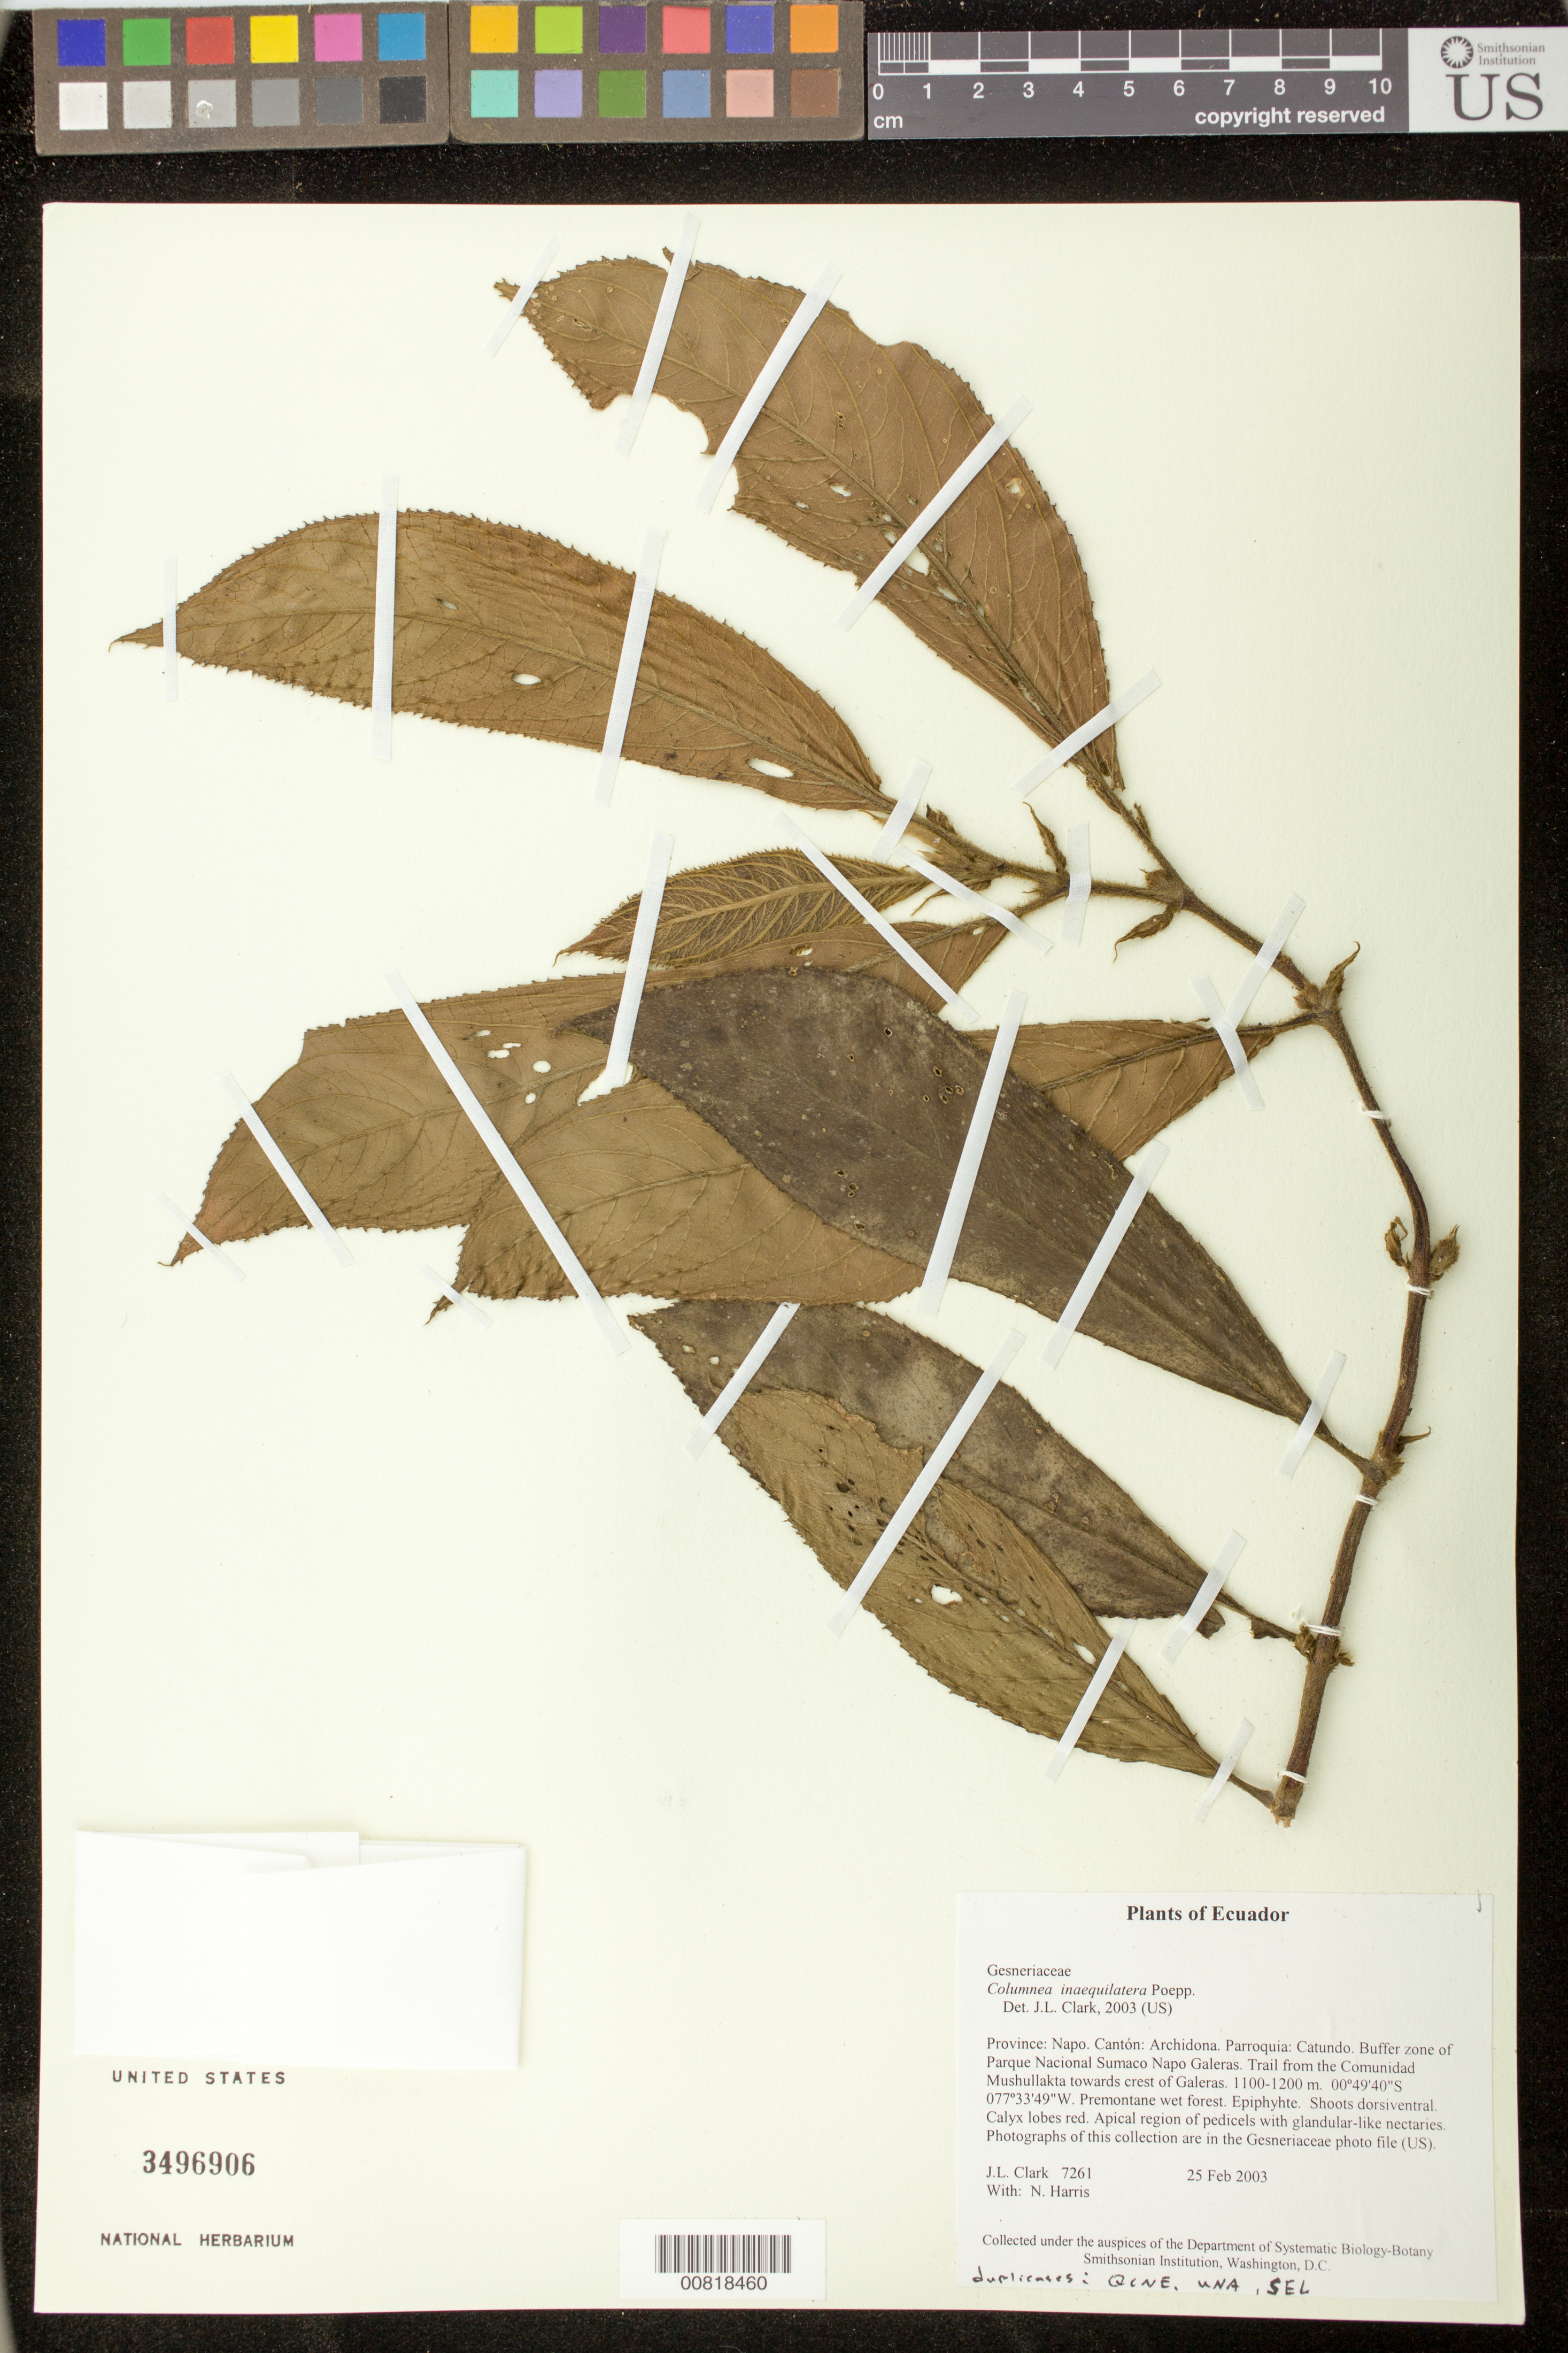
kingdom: Plantae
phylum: Tracheophyta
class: Magnoliopsida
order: Lamiales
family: Gesneriaceae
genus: Columnea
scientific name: Columnea inaequilatera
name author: Poepp.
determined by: Clark, J. L., (SEL), The Marie Selby Botanical Garden (UNITED STATES)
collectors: J. L. Clark & N. Harris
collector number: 7261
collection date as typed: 25 Feb 2003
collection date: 2003-02-25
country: Ecuador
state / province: Napo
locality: Archidona. Parroquia: Catundo. Buffer zone of Parque Nacional Sumaco Napo Galeras. Trail from the Comunidad Mushullakta towards crest of Galeras.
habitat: Premontane wet forest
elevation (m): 1100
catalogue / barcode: US 3496906